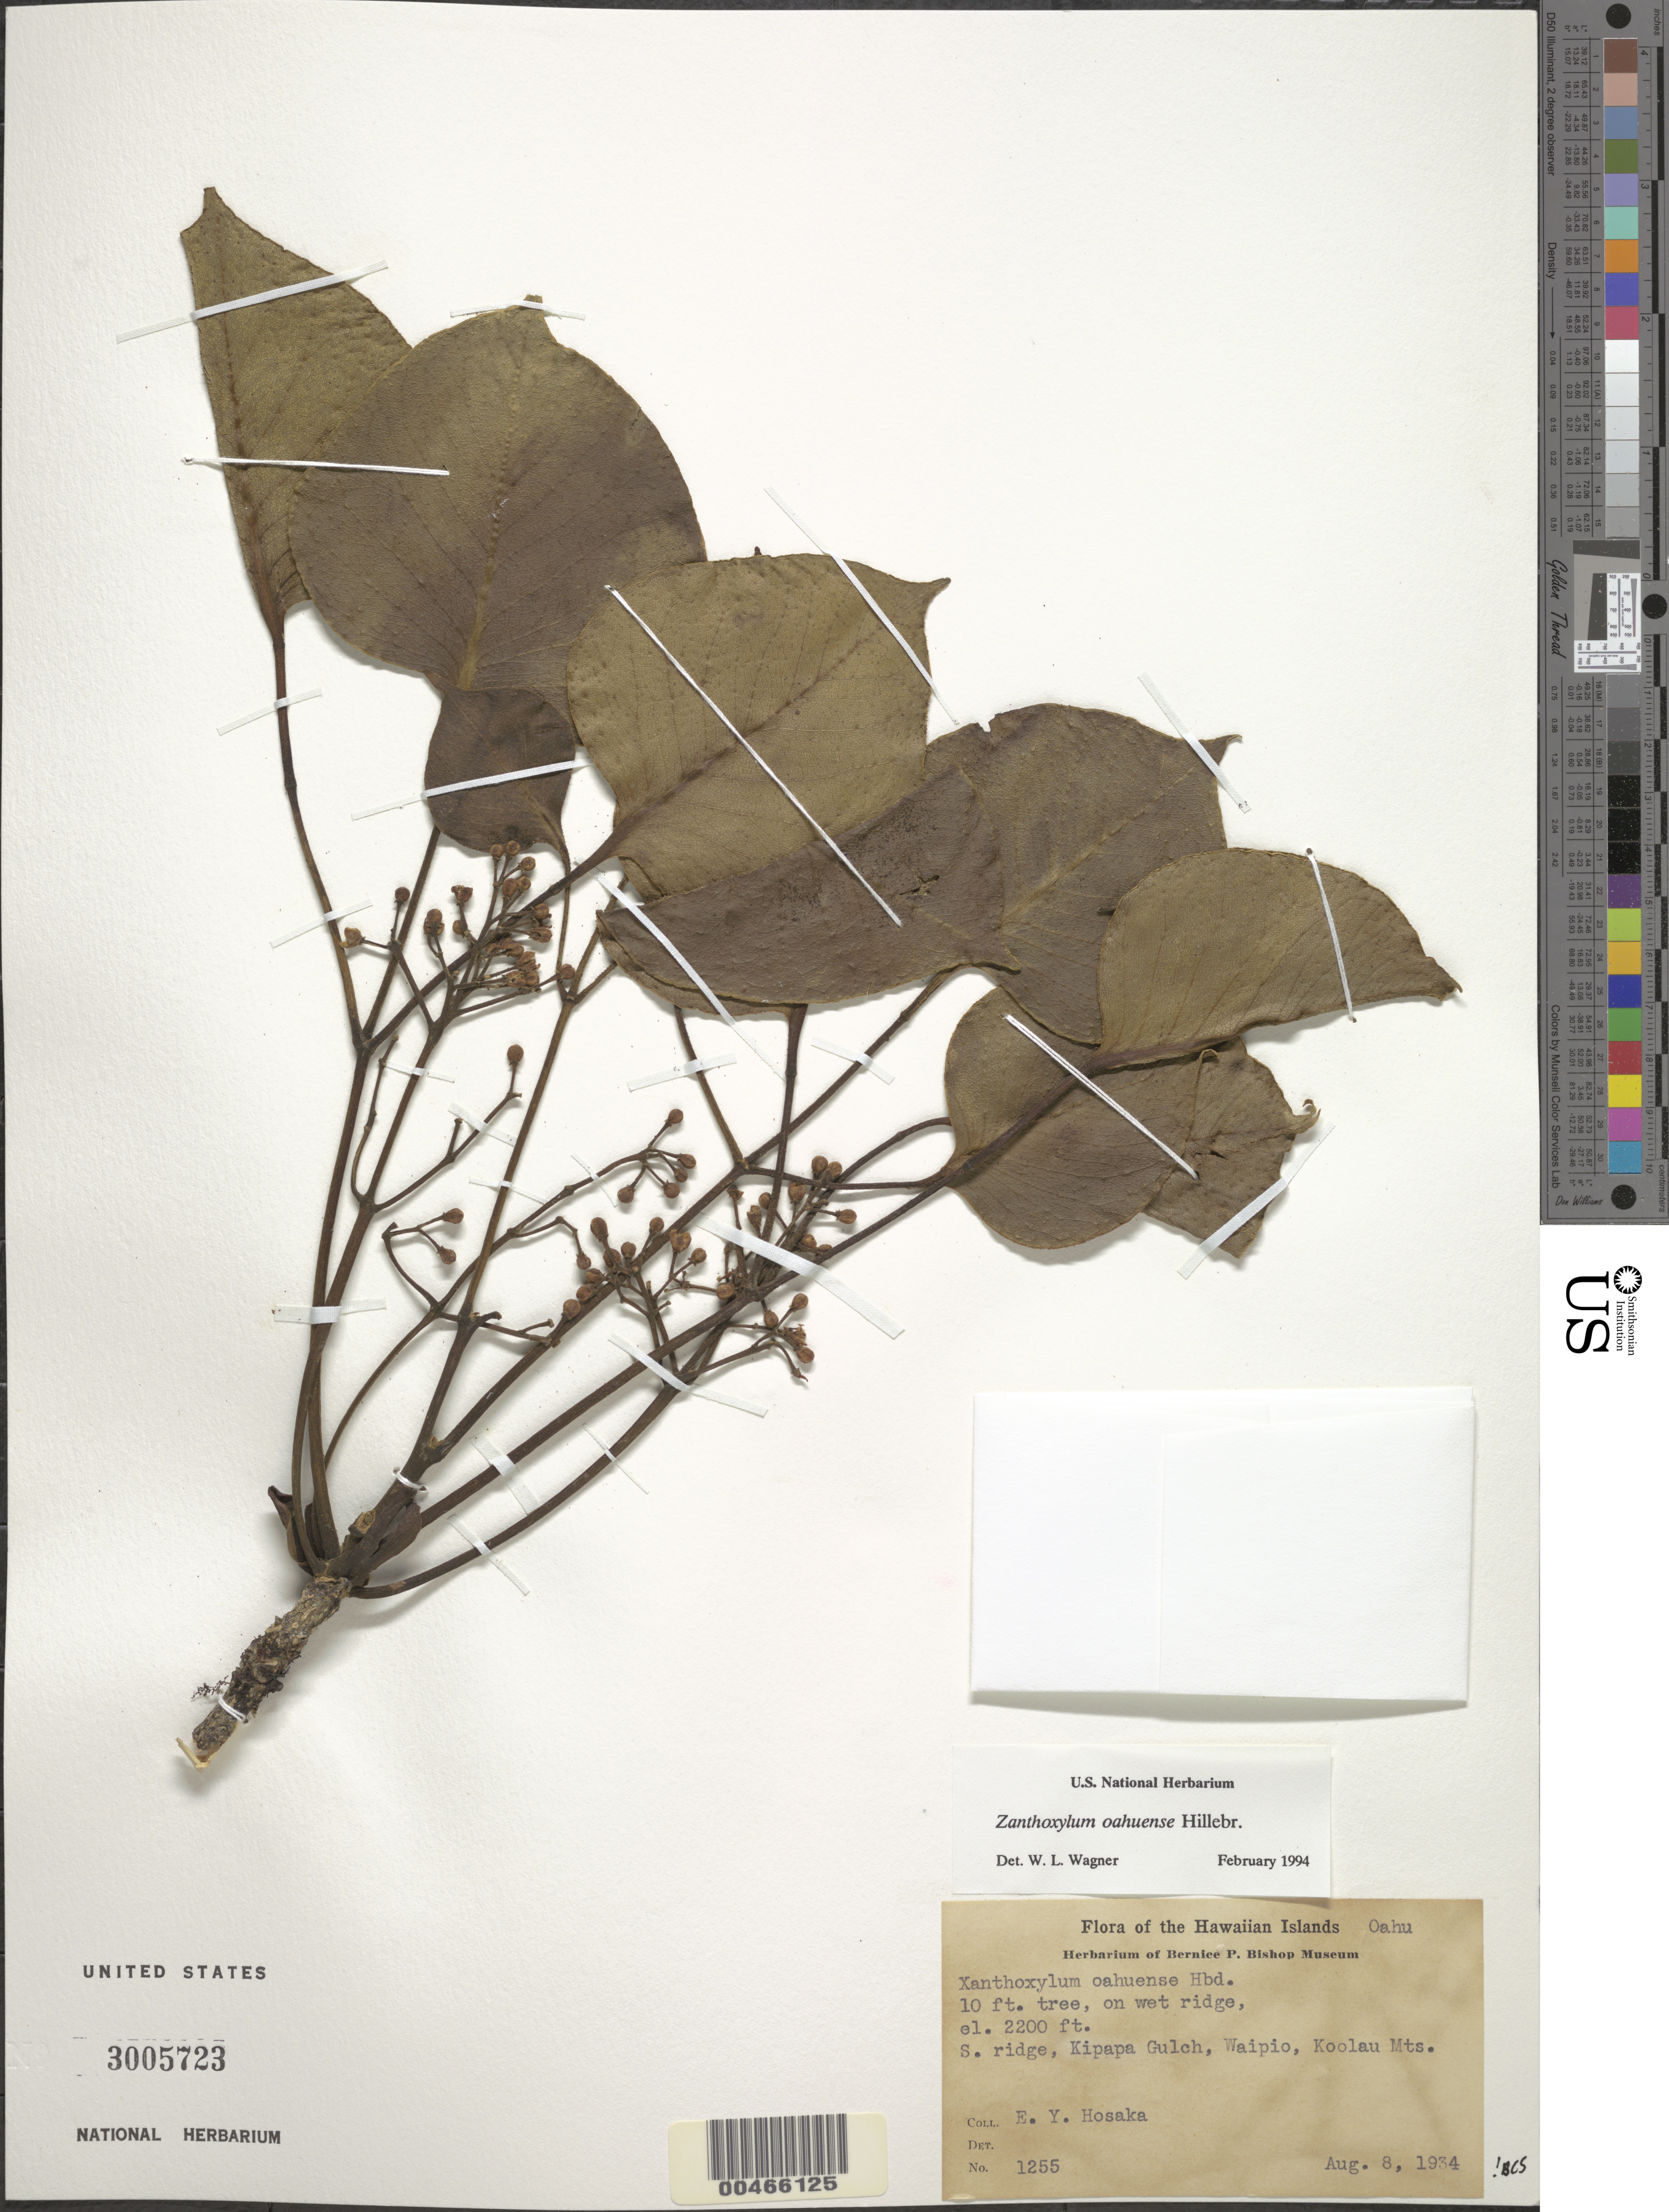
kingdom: Plantae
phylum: Tracheophyta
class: Magnoliopsida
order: Sapindales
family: Rutaceae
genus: Zanthoxylum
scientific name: Zanthoxylum oahuense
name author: Hillebr.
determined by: Wagner, W. L., (BOT), Smithsonian Institution - National Museum of Natural History (UNITED STATES)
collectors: E. Y. Hosaka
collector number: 1255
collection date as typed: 8 Aug 1934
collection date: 1934-08-08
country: United States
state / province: Hawaii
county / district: Honolulu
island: Oahu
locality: S ridge, Kipapa Gulch, Waipio, Koolau Mts.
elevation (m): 671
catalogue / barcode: US 3005723